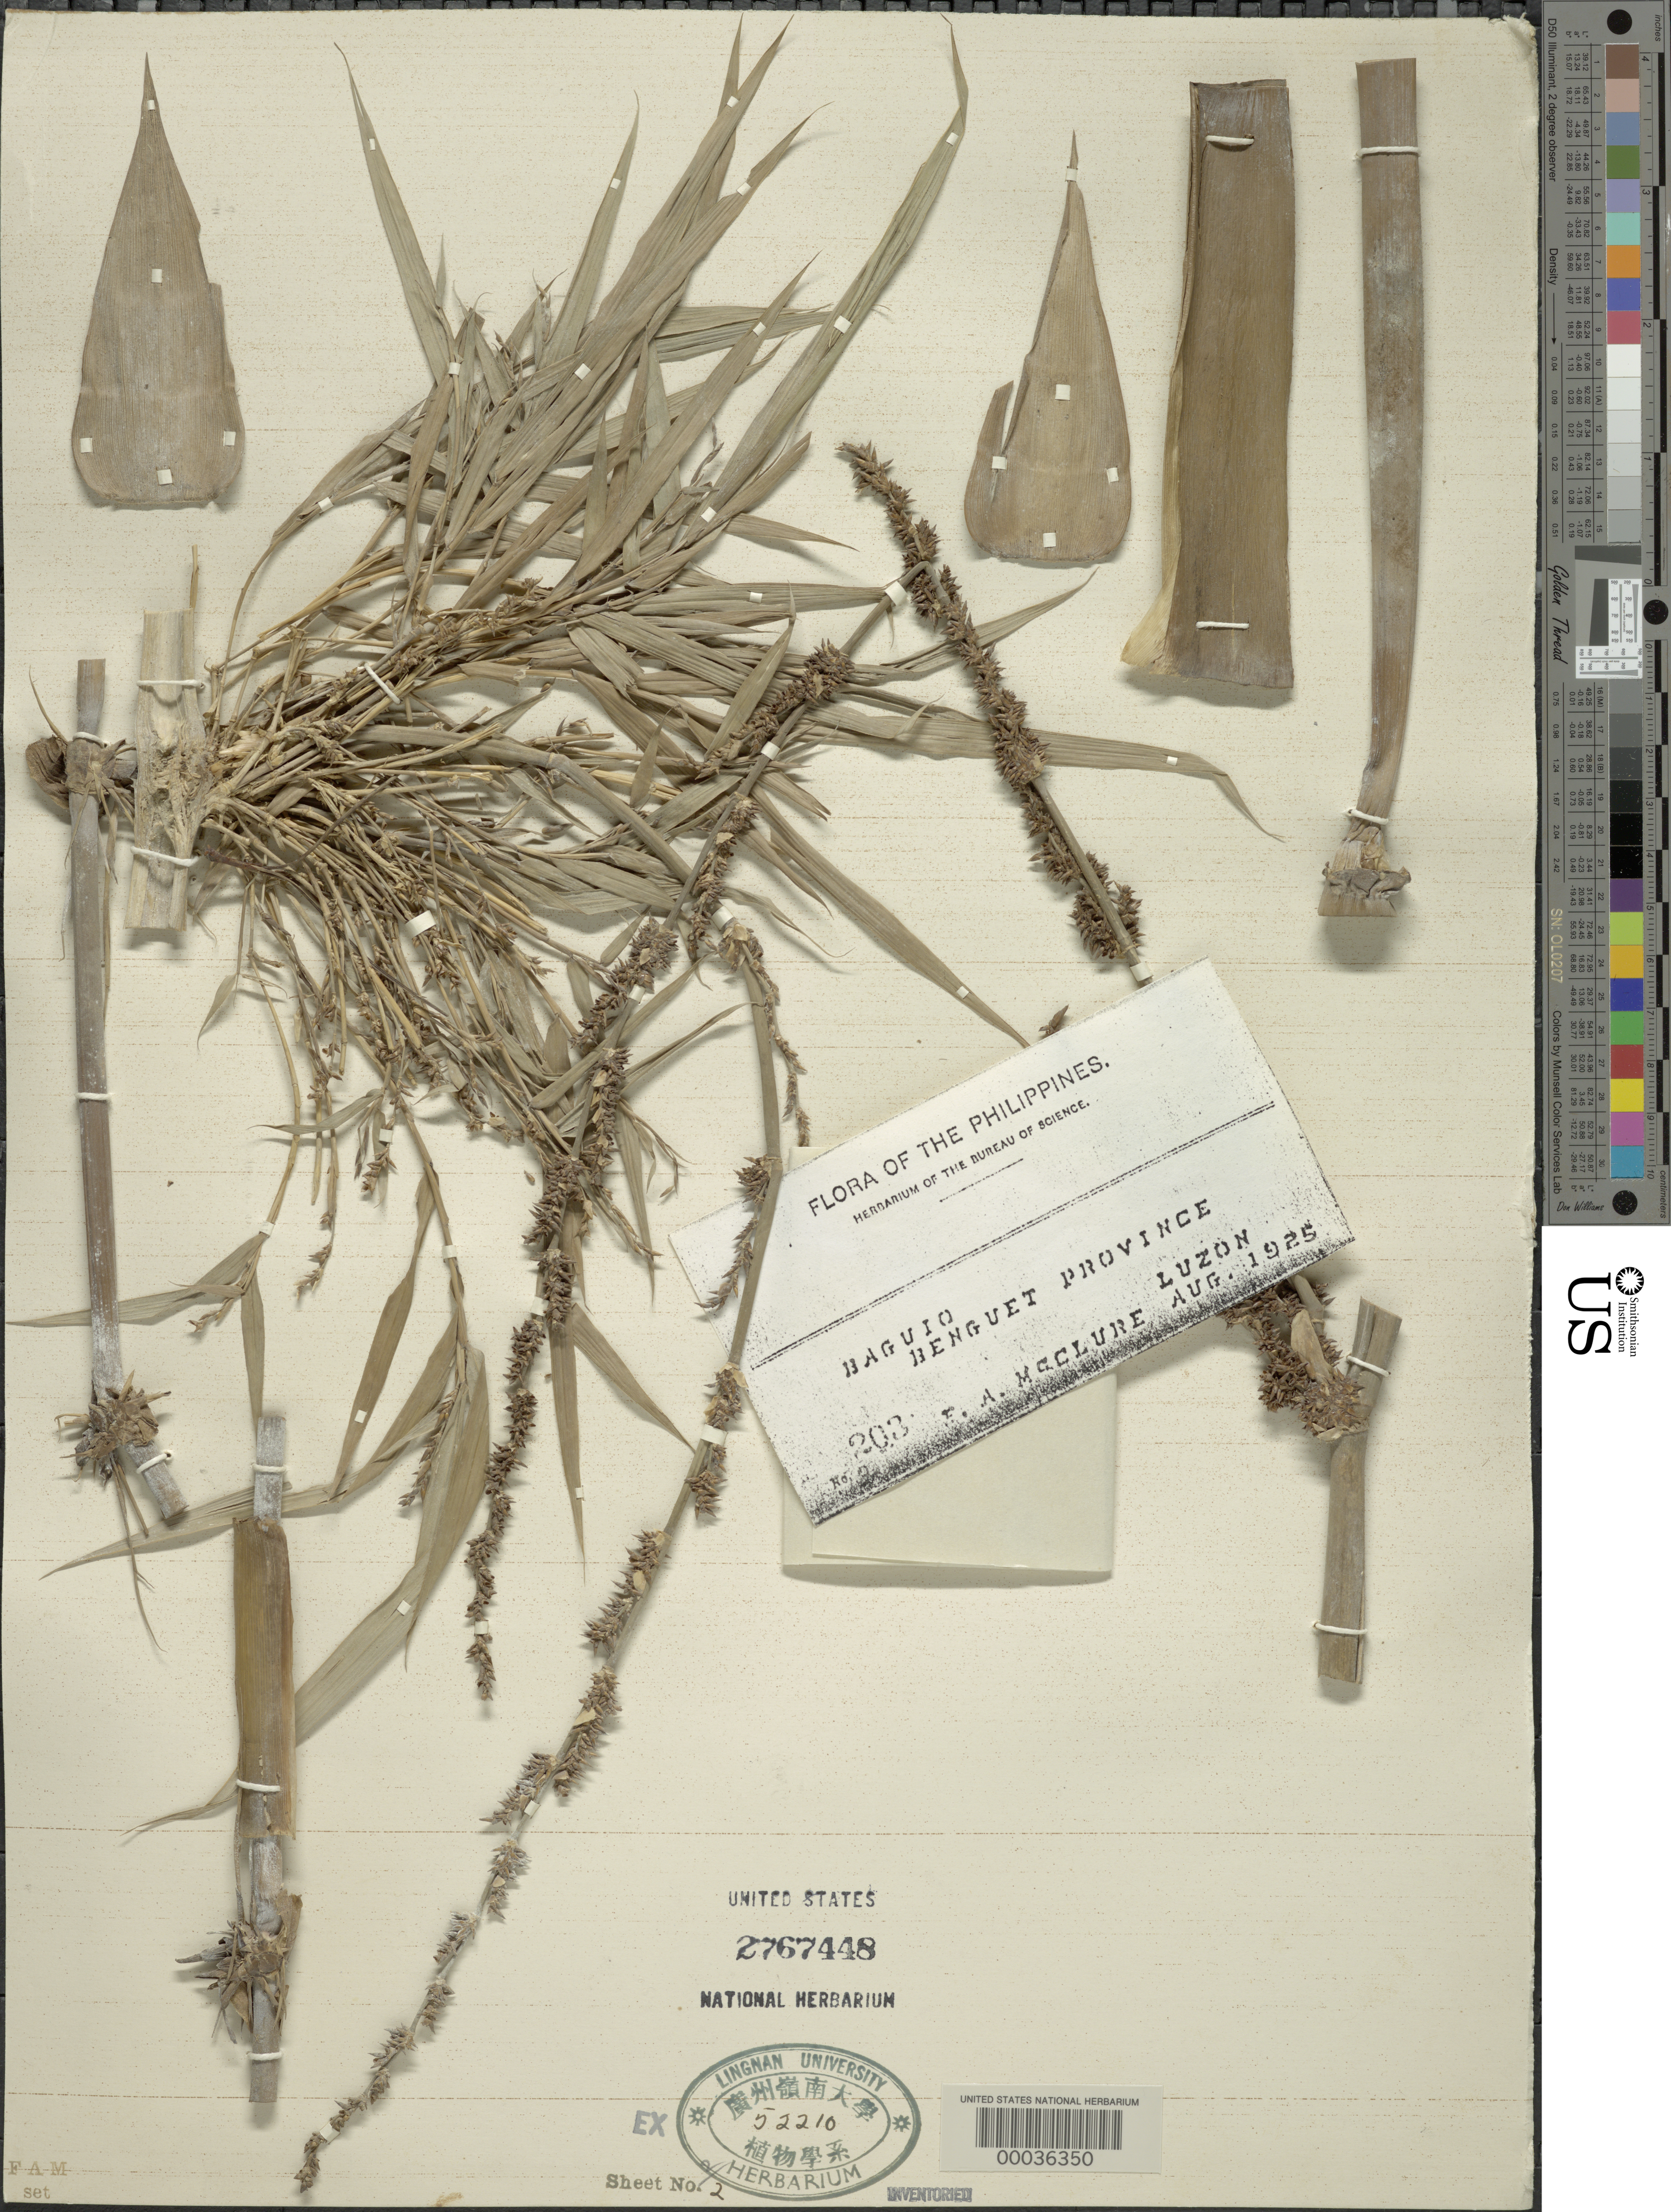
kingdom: Plantae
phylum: Tracheophyta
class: Liliopsida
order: Poales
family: Poaceae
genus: Dinochloa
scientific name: Dinochloa sp.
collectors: F. A. McClure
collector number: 203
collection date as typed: Aug 1925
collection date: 1925-08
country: Philippines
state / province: Cordillera (Administrative Region)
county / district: Benguet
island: Luzon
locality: Baguio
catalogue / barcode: US 2767448